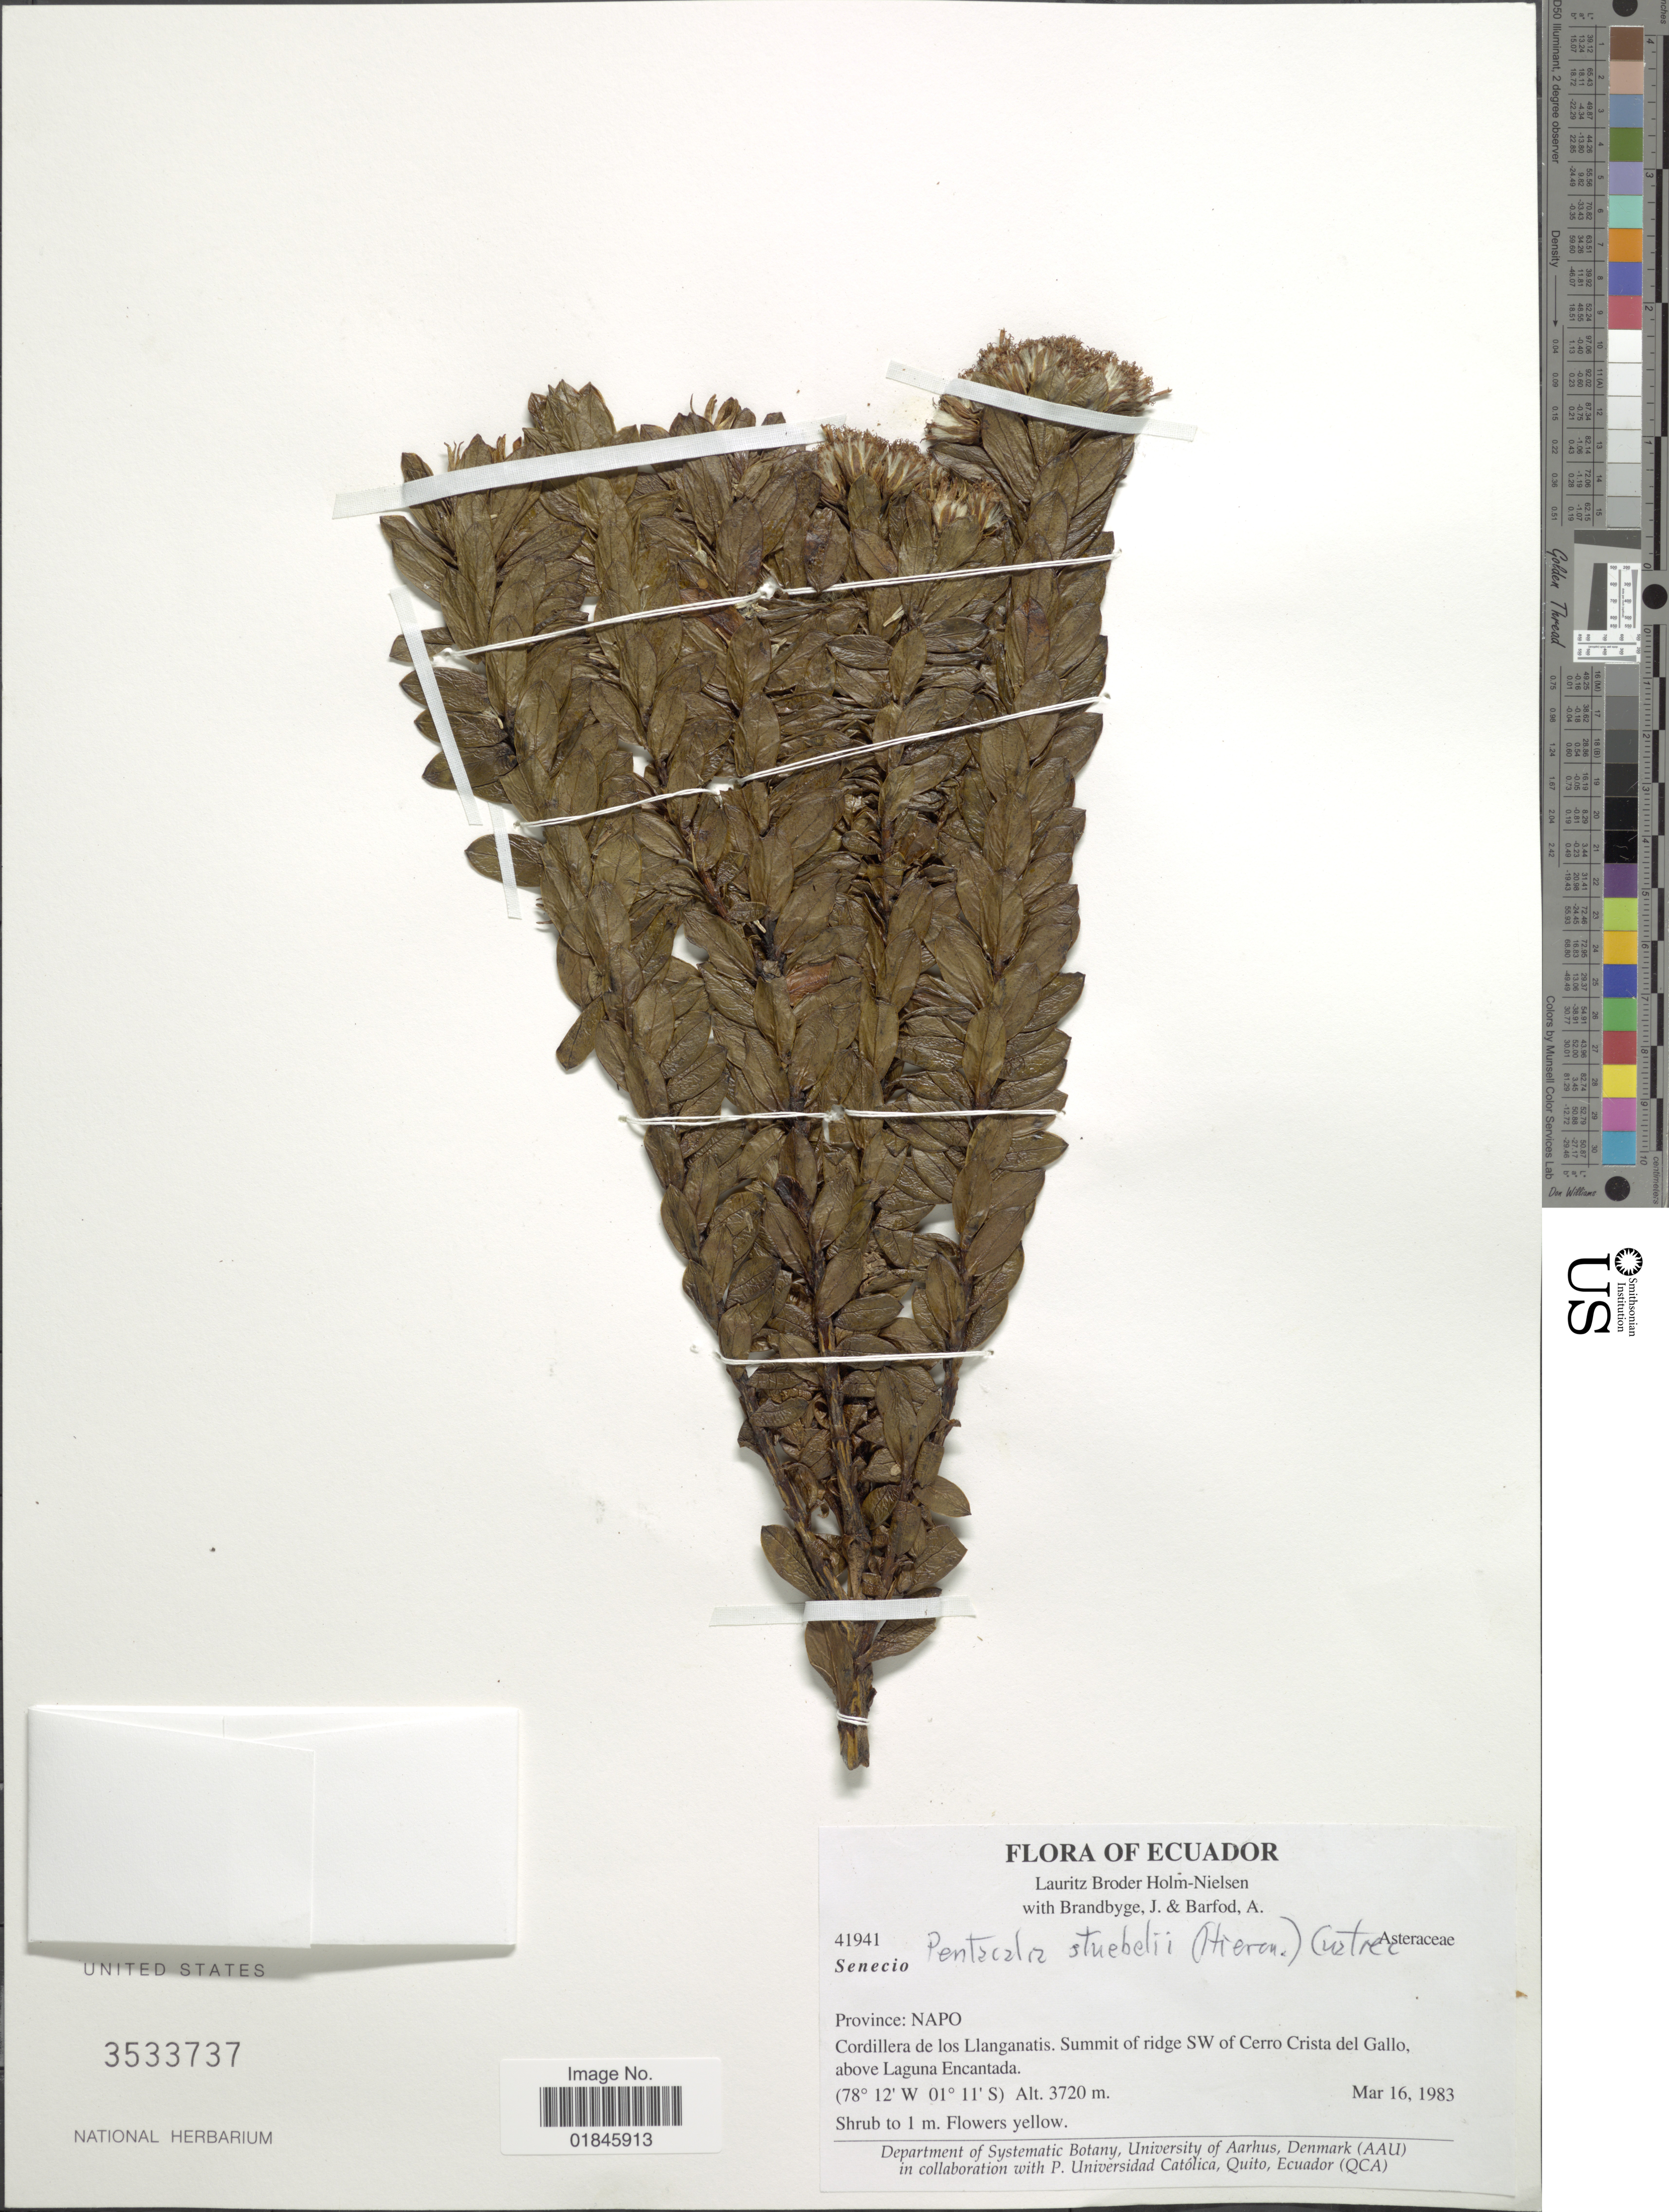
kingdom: Plantae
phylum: Tracheophyta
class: Magnoliopsida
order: Asterales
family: Asteraceae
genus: Pentacalia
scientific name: Pentacalia steubelii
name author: (Hieron.) Cuatrec.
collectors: L. B. Holm-Nielsen, J. Brandbyge & A. Barfod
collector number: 41941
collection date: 1983-03-16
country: Ecuador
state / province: Napo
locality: Province: Napo. Cordillera de los Llanganatis. Summit of ridge SW of Cerro Crista del Gallo, above Laguna Encantada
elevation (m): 3720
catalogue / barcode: US 3533737